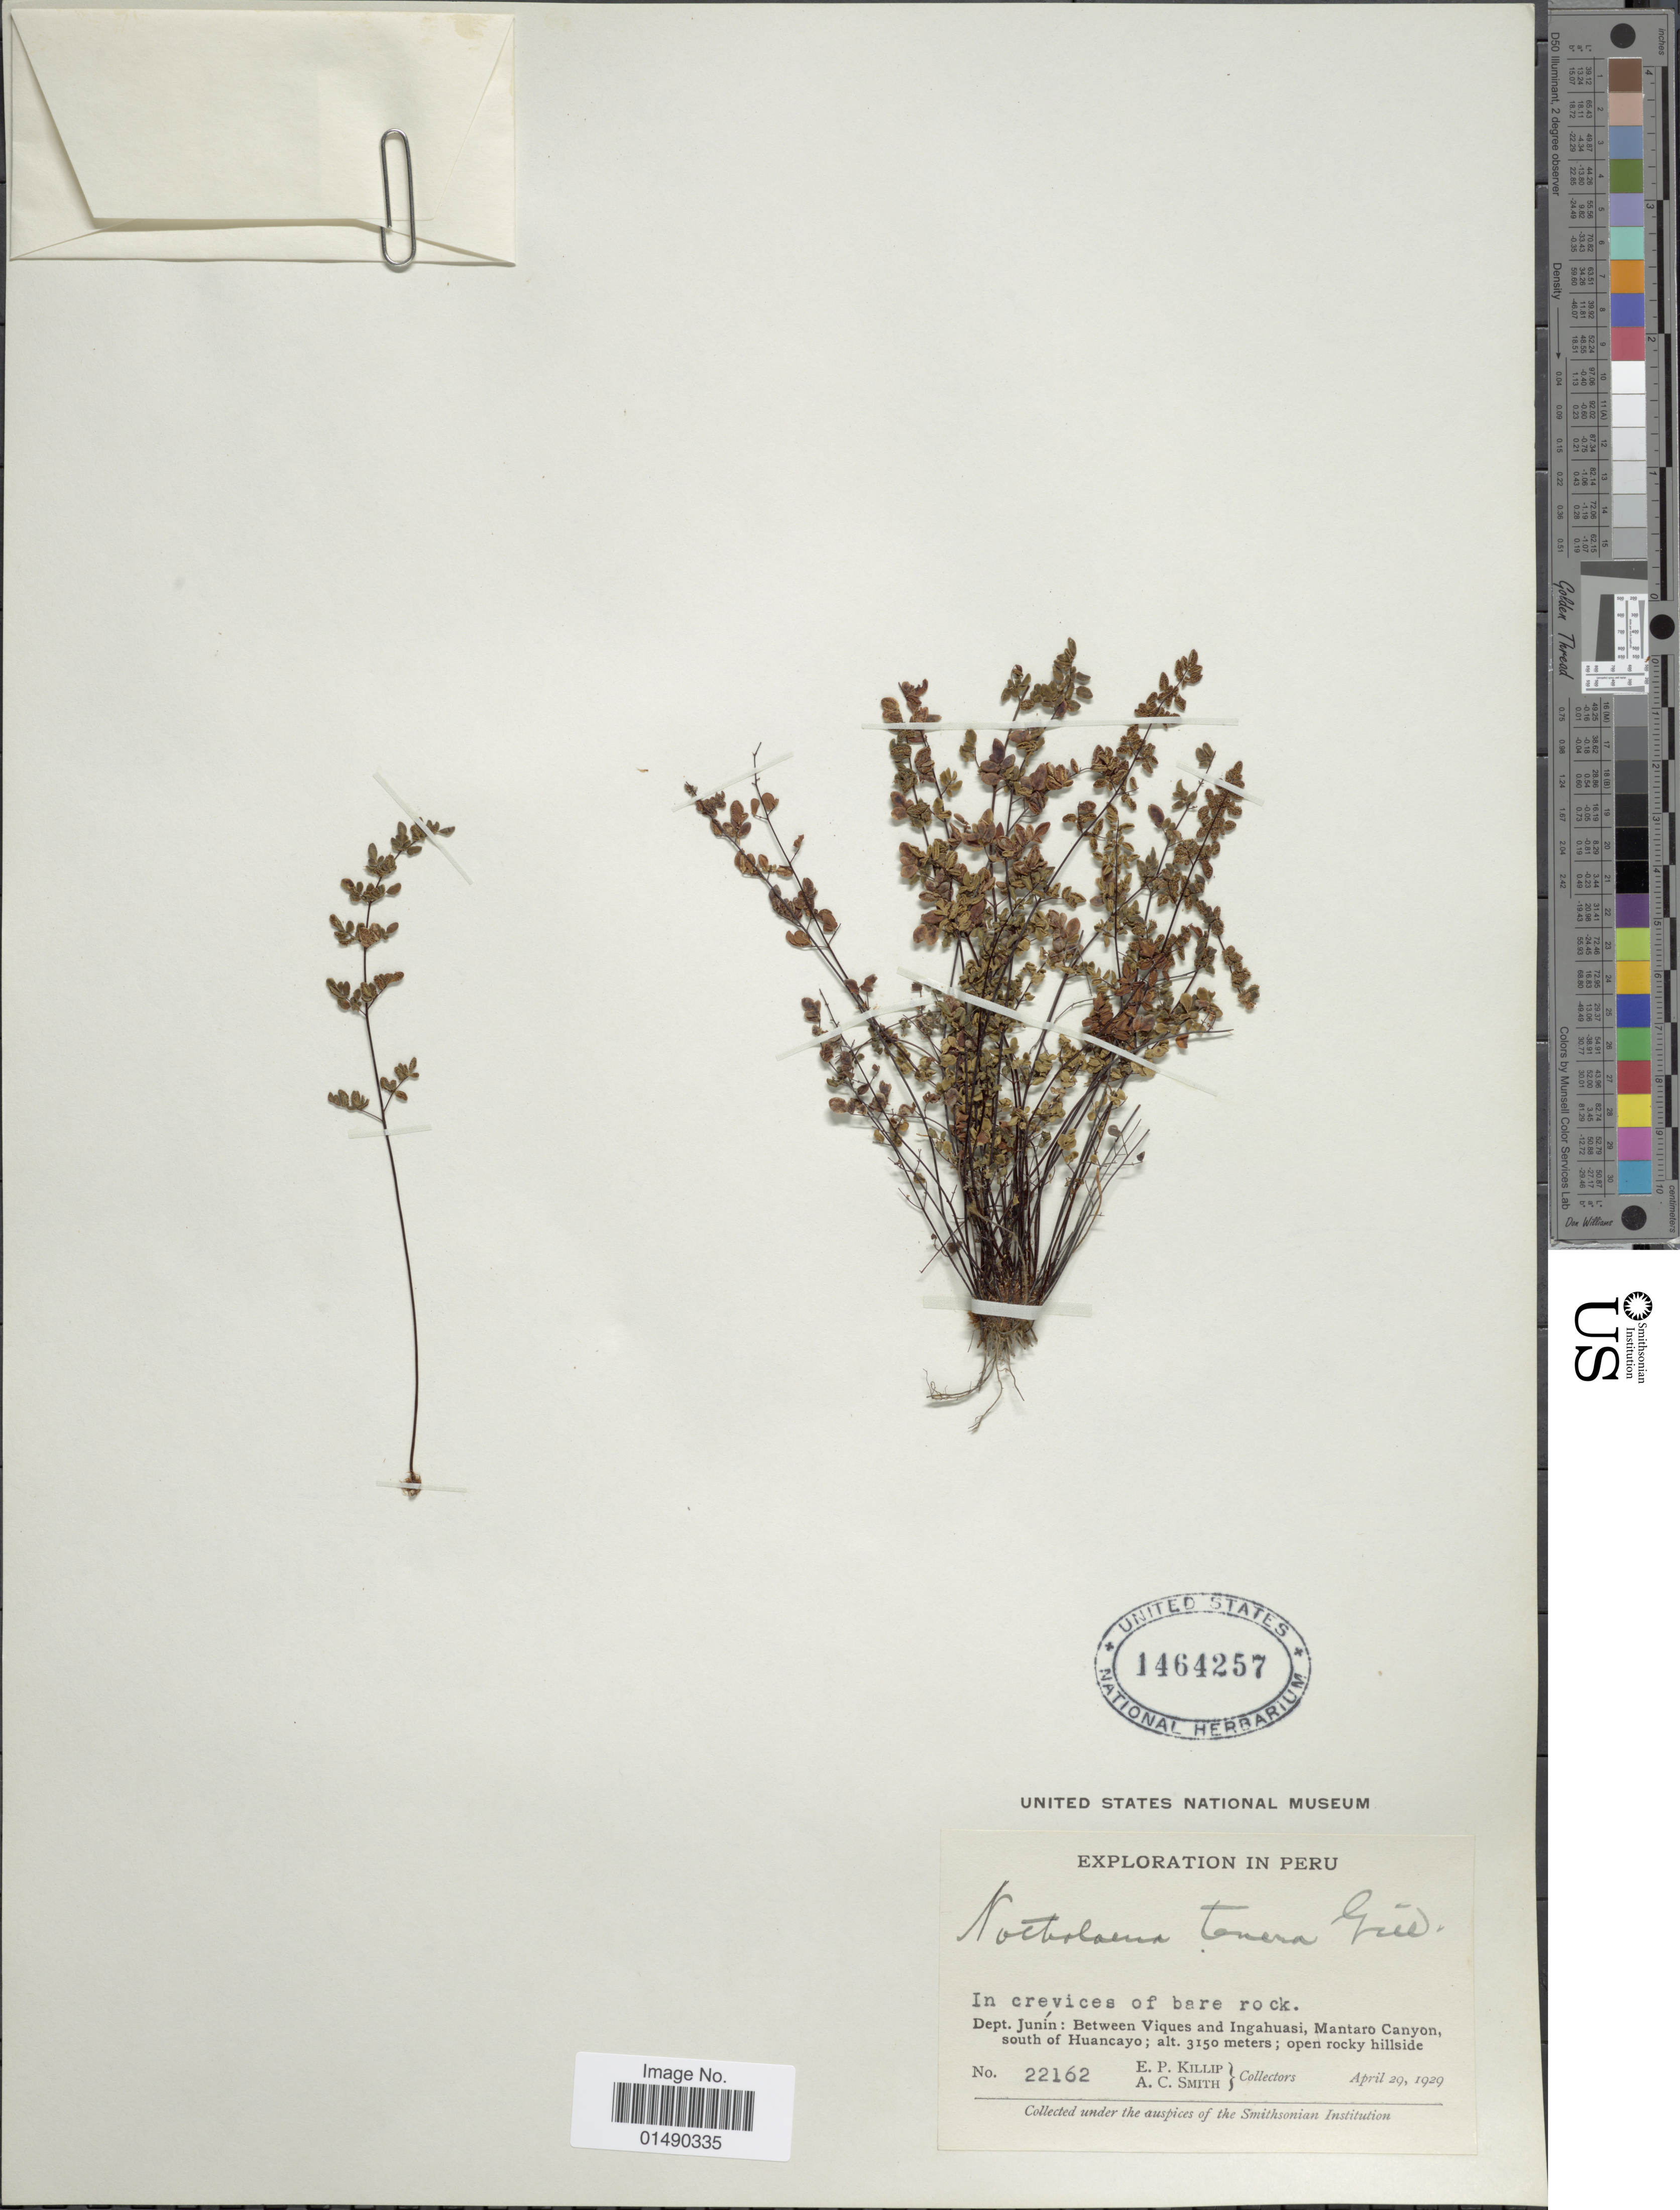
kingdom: Plantae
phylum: Tracheophyta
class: Polypodiopsida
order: Polypodiales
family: Pteridaceae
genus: Argyrochosma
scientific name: Argyrochosma nivea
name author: (Poir.) Windham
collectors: E. P. Killip & A. C. Smith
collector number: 22162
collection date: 1929-04-29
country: Peru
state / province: Junín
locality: Peru, Dept. Junin: between Viques and Ingahuasi, Mantaro Canyon, south of Huancayo.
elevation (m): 3150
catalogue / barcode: US 1464257